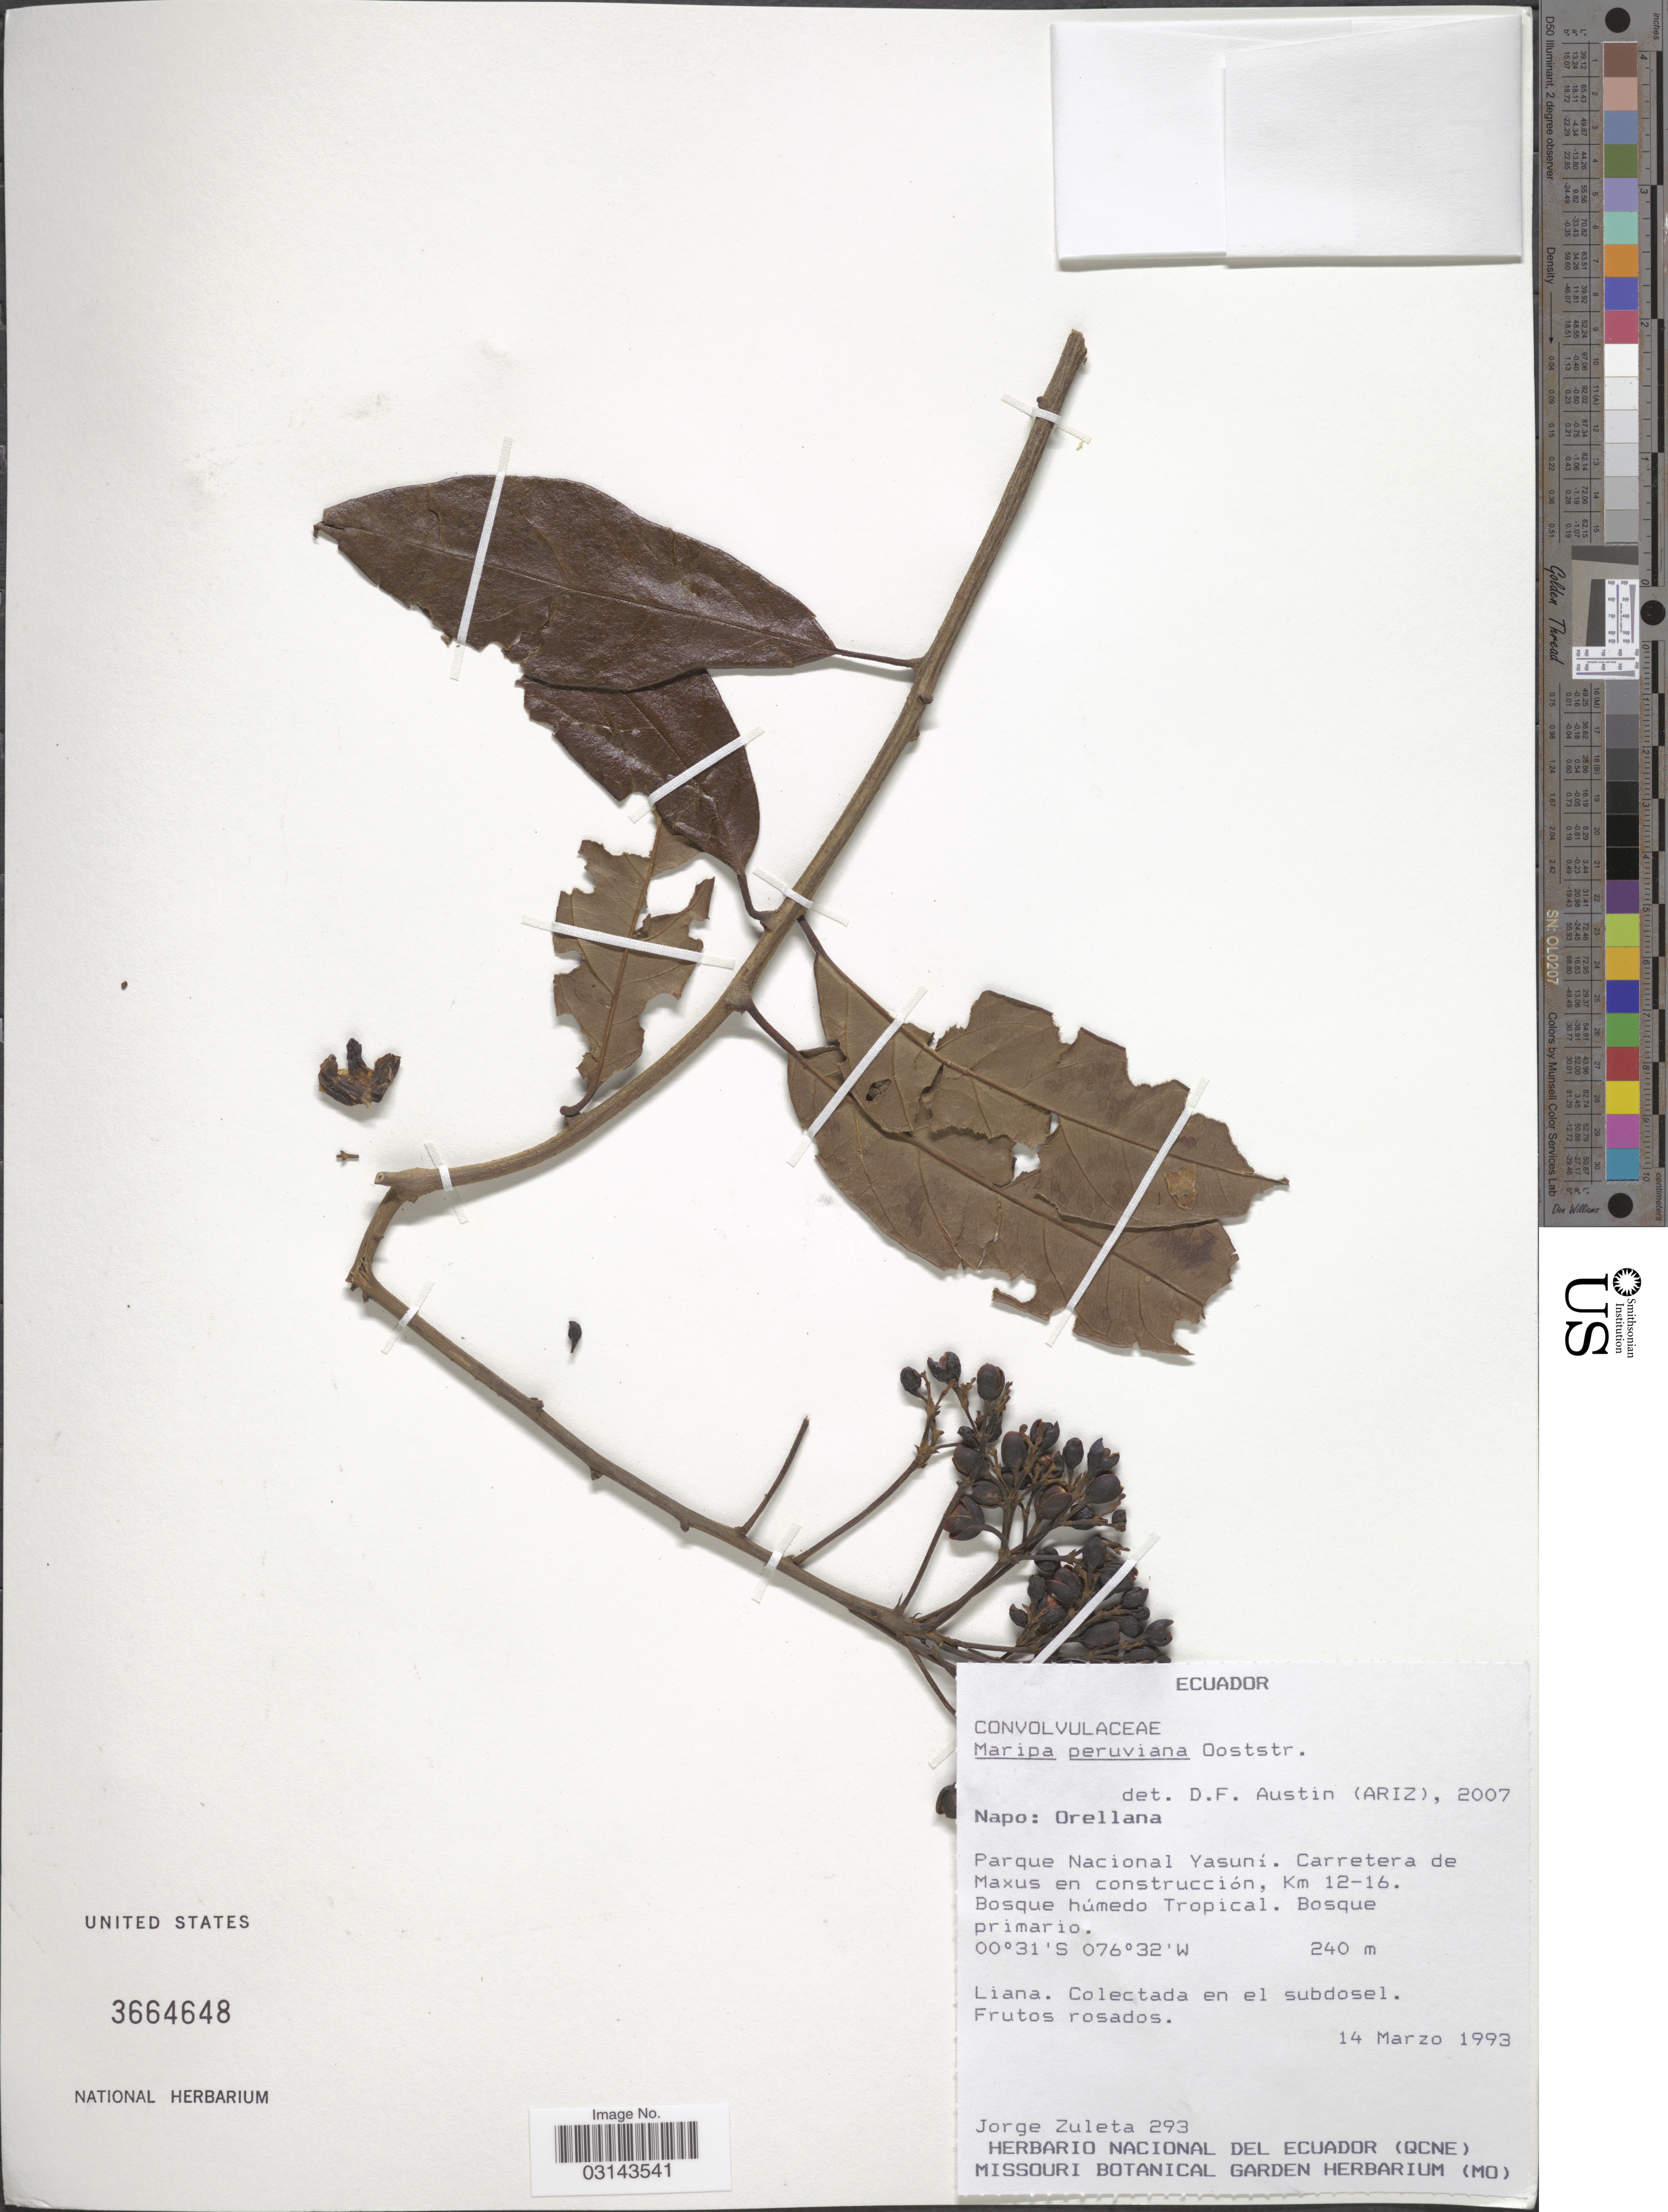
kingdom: Plantae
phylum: Tracheophyta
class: Magnoliopsida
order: Solanales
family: Convolvulaceae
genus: Maripa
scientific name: Maripa peruviana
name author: Ooststr.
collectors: J. Zuleta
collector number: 293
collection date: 1993-03-14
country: Ecuador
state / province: Napo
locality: Orellana. Parque Nacional Yasuní. Carretera de Maxus en construcción, Km 12-16. Bosque húmedo Tropical.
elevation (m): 240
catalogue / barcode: US 3664648